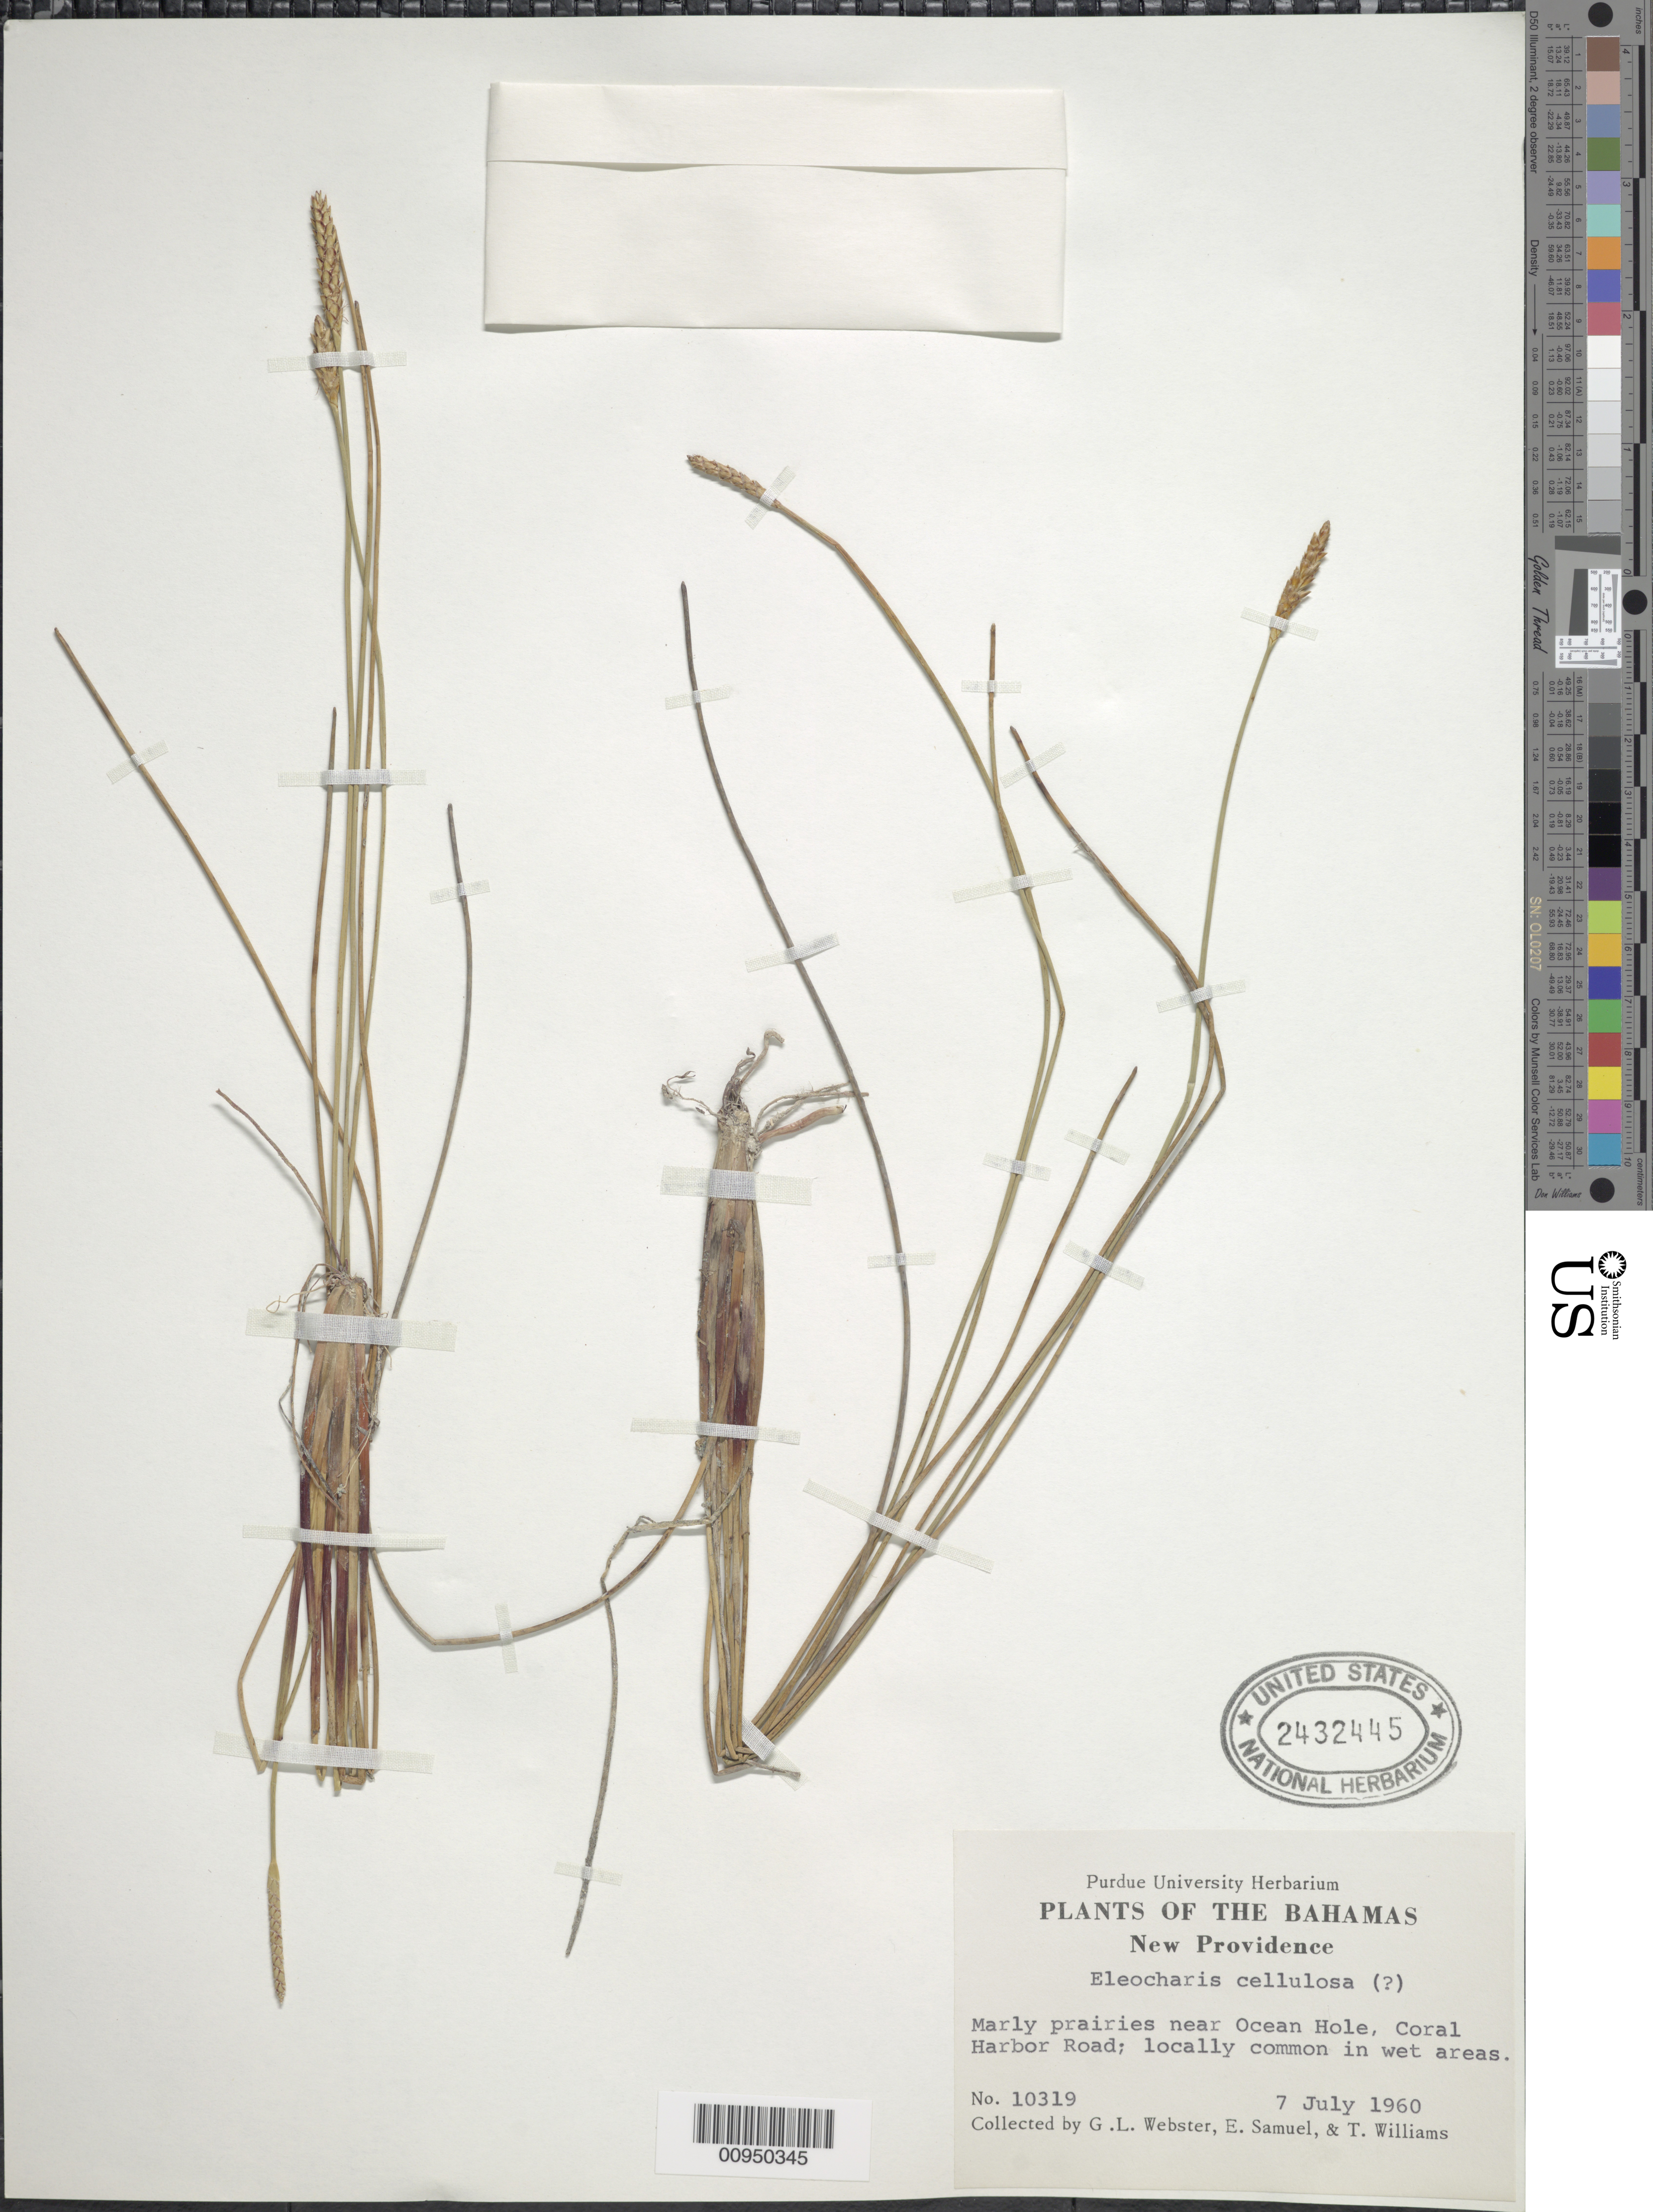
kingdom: Plantae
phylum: Tracheophyta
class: Liliopsida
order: Poales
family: Cyperaceae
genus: Eleocharis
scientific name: Eleocharis cellulosa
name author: Torr.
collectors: G. L. Webster, E. Samuel & T. Williams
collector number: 10319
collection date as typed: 07 Jul 1960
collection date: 1960-07-07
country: Bahamas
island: New Providence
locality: Marly prairies near Ocean Hole, Coral Harbor Road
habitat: In wet areas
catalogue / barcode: US 2432445